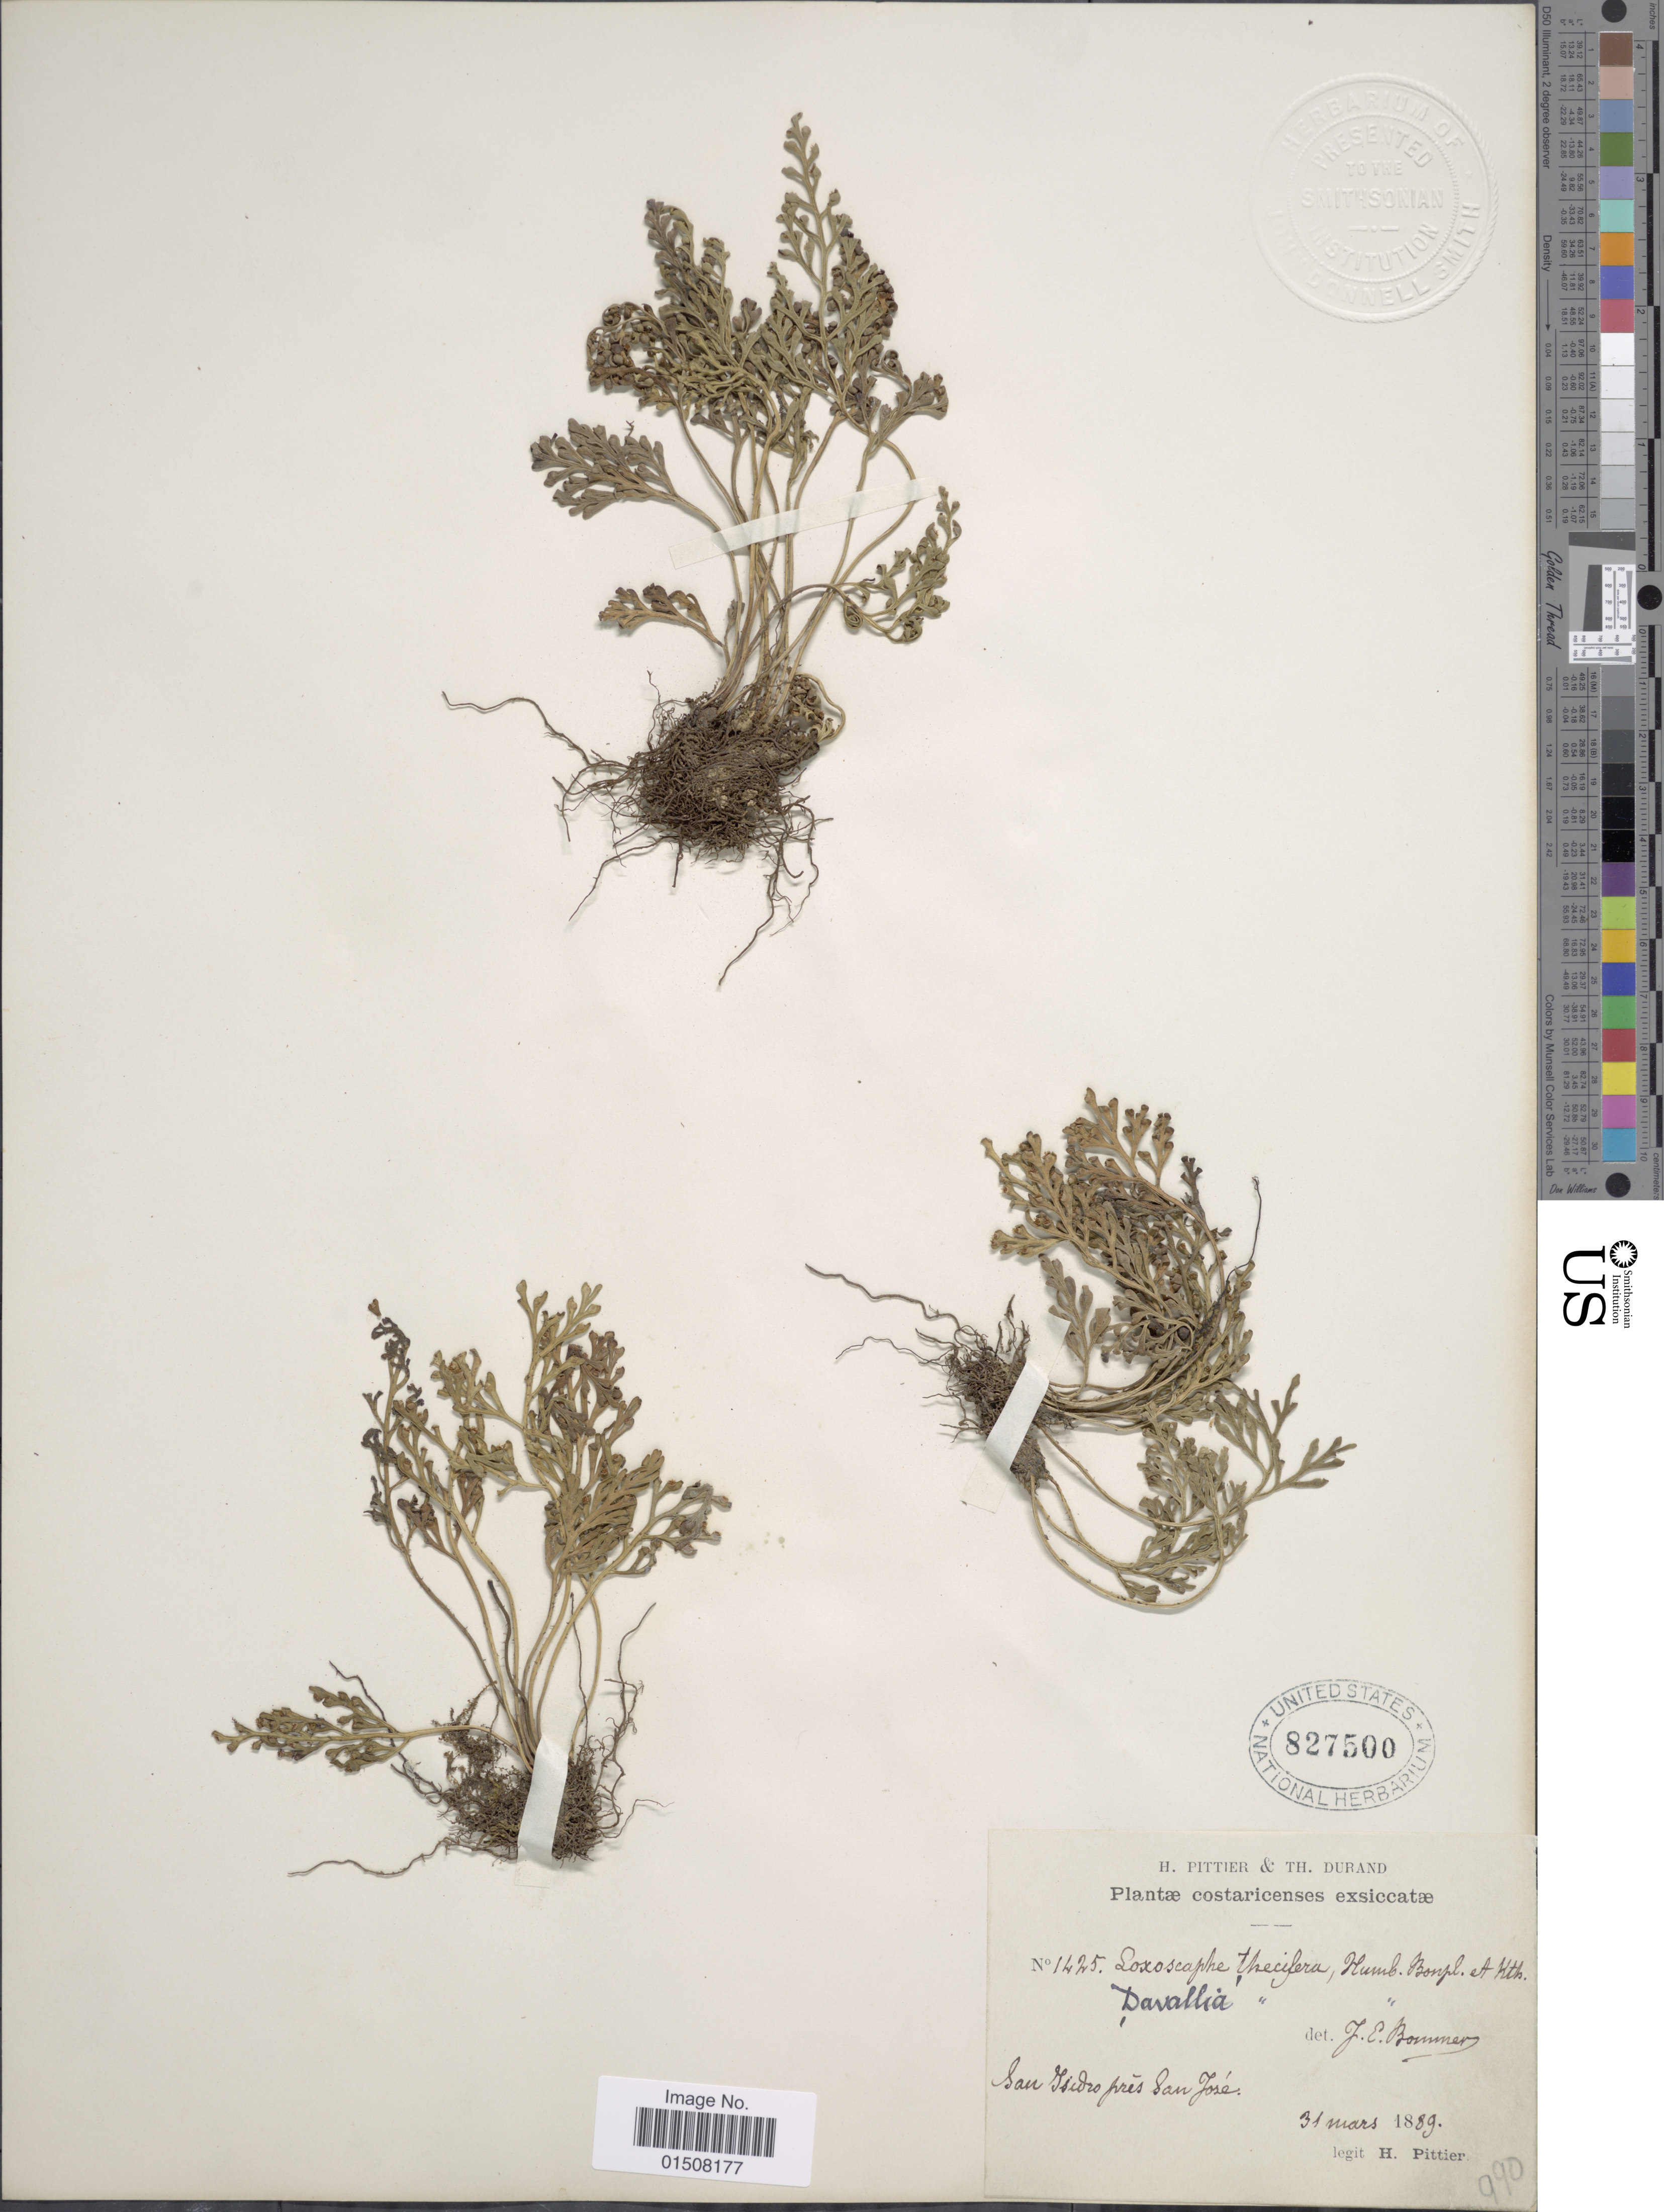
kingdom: Plantae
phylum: Tracheophyta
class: Polypodiopsida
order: Polypodiales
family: Aspleniaceae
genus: Asplenium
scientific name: Asplenium theciferum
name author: (Kunth) Mett.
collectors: H. F. Pittier & T. Durand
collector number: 1425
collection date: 1889-03-31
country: Costa Rica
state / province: San José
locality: San Isidoro pres San Jose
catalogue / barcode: US 827500